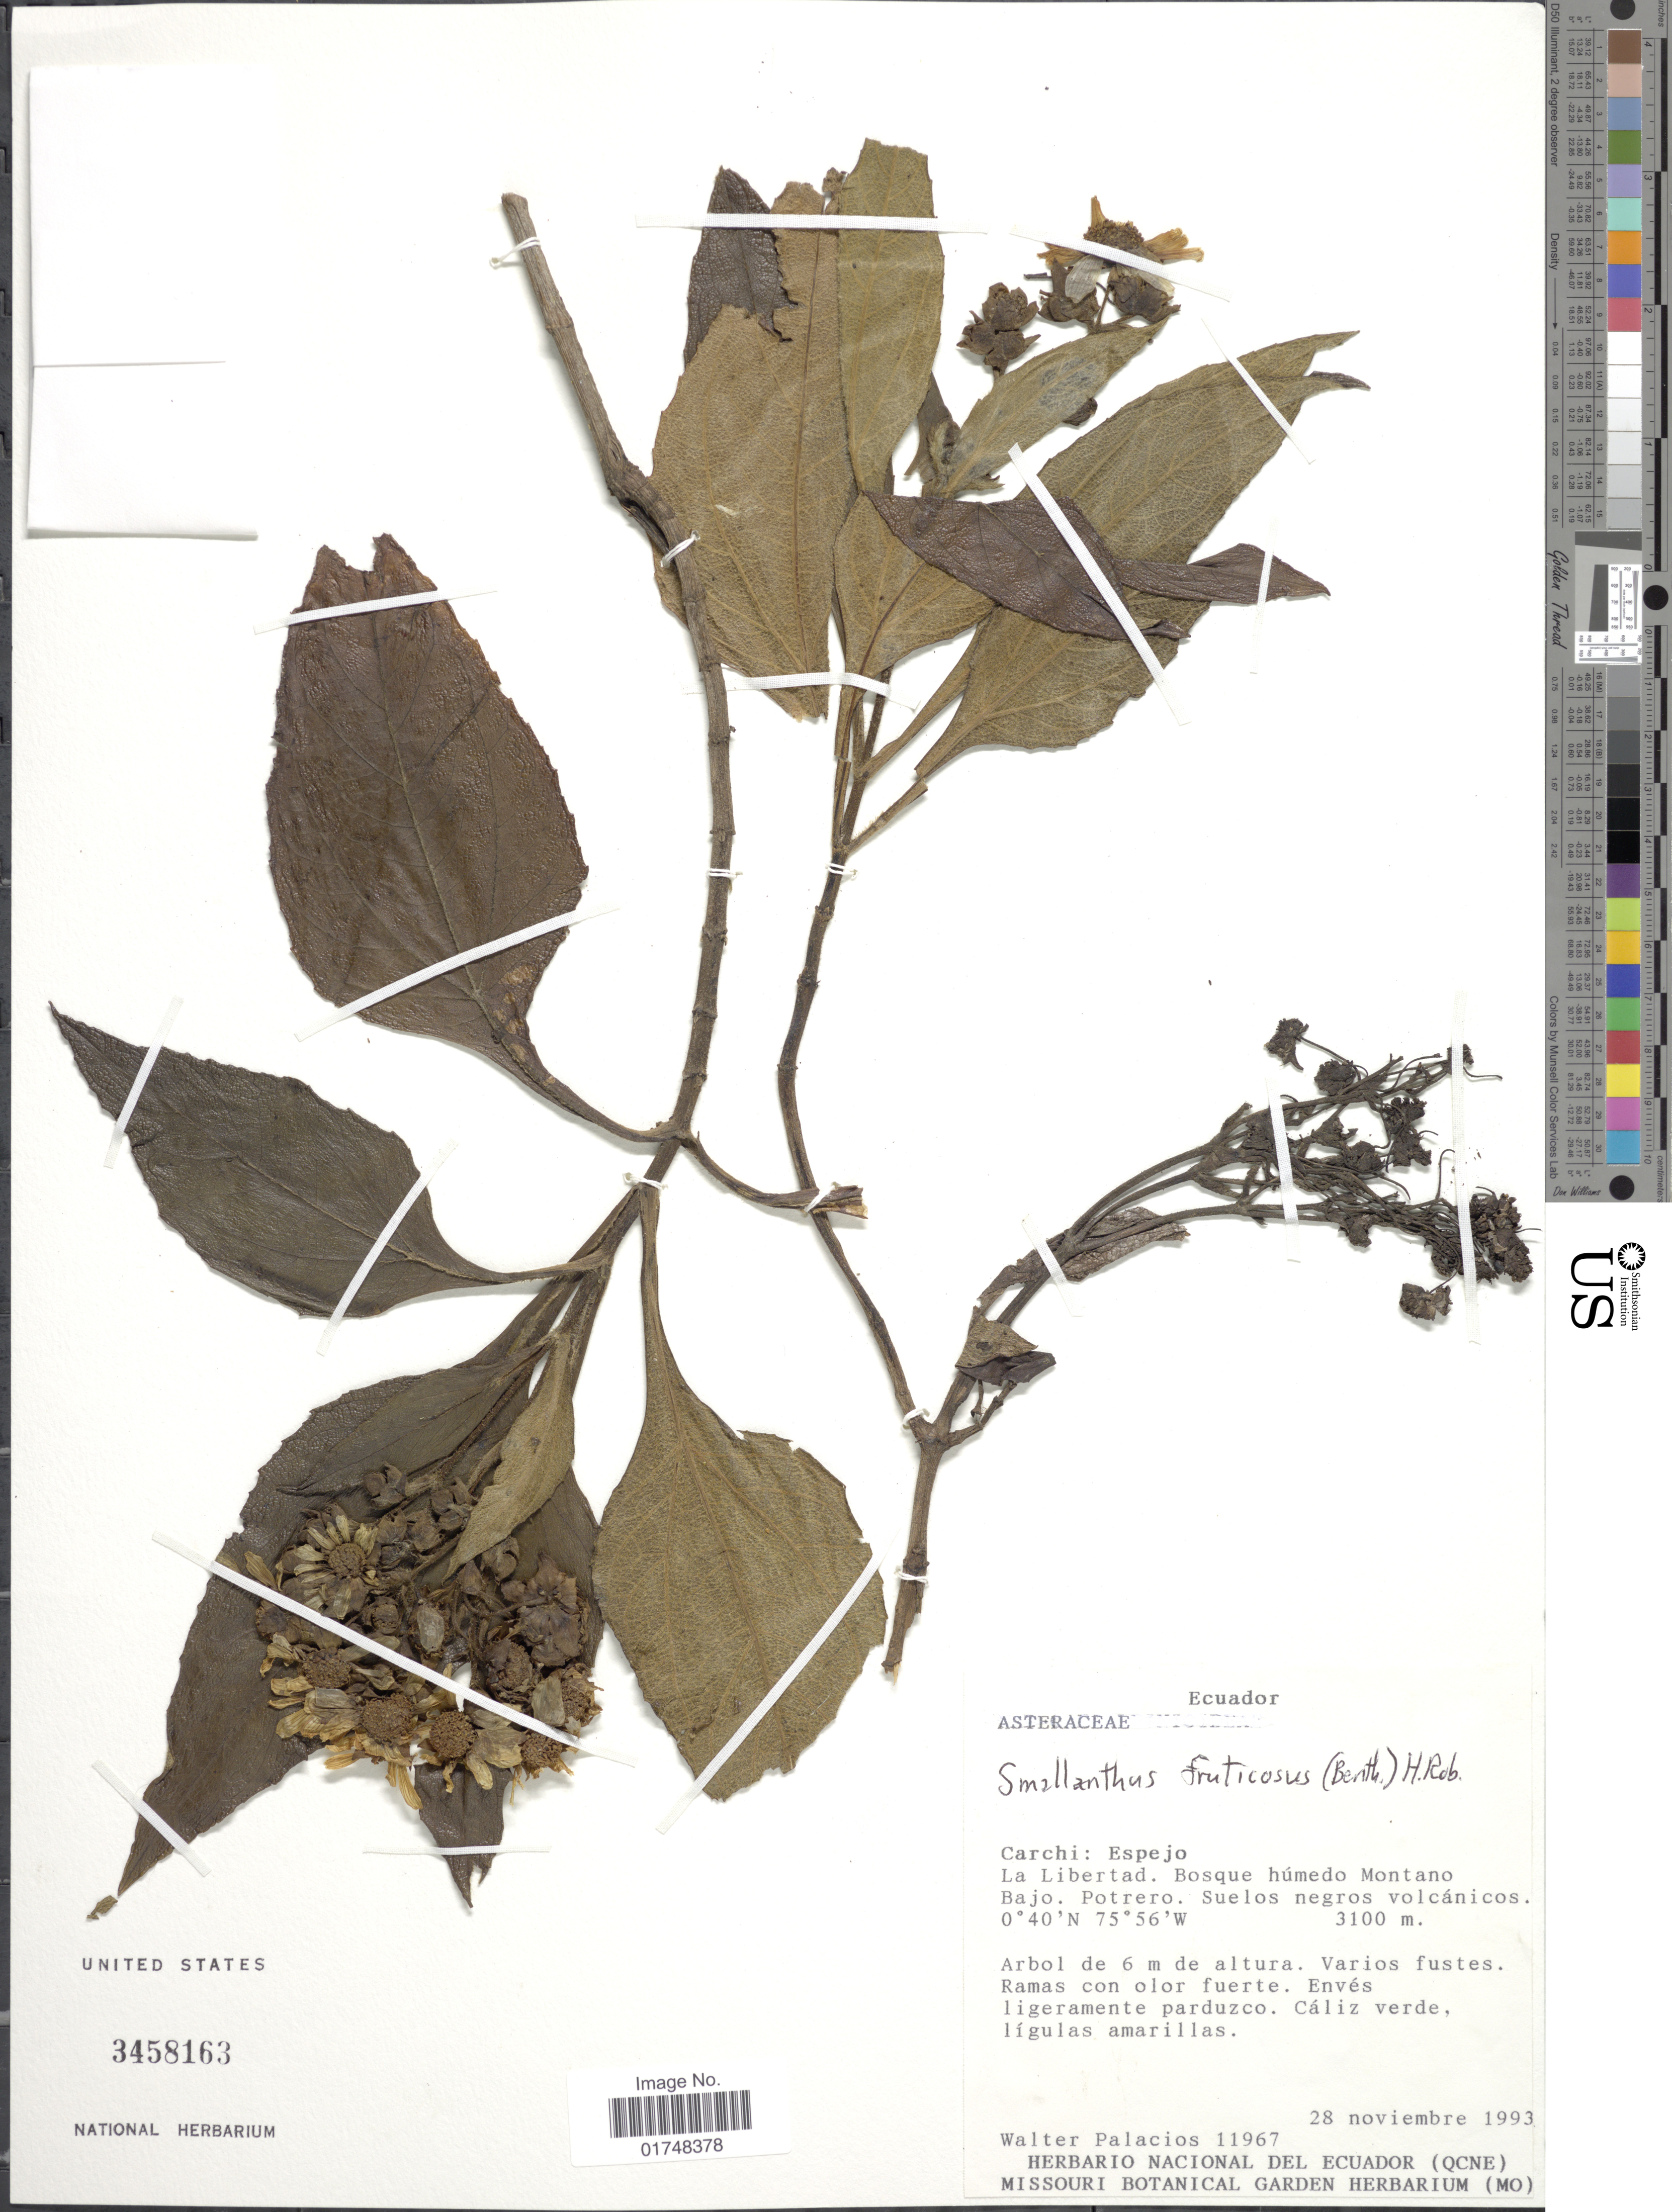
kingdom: Plantae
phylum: Tracheophyta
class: Magnoliopsida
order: Asterales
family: Asteraceae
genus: Smallanthus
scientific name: Smallanthus fruticosus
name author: (Benth.) H. Rob.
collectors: W. Palacios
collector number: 11967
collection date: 1993-11-28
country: Ecuador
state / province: Carchi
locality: Espejo, La Libertad, bosque humedo Montano Bajo, Potrero, Suelos negros volcanicos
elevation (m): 3100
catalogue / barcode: US 3458163